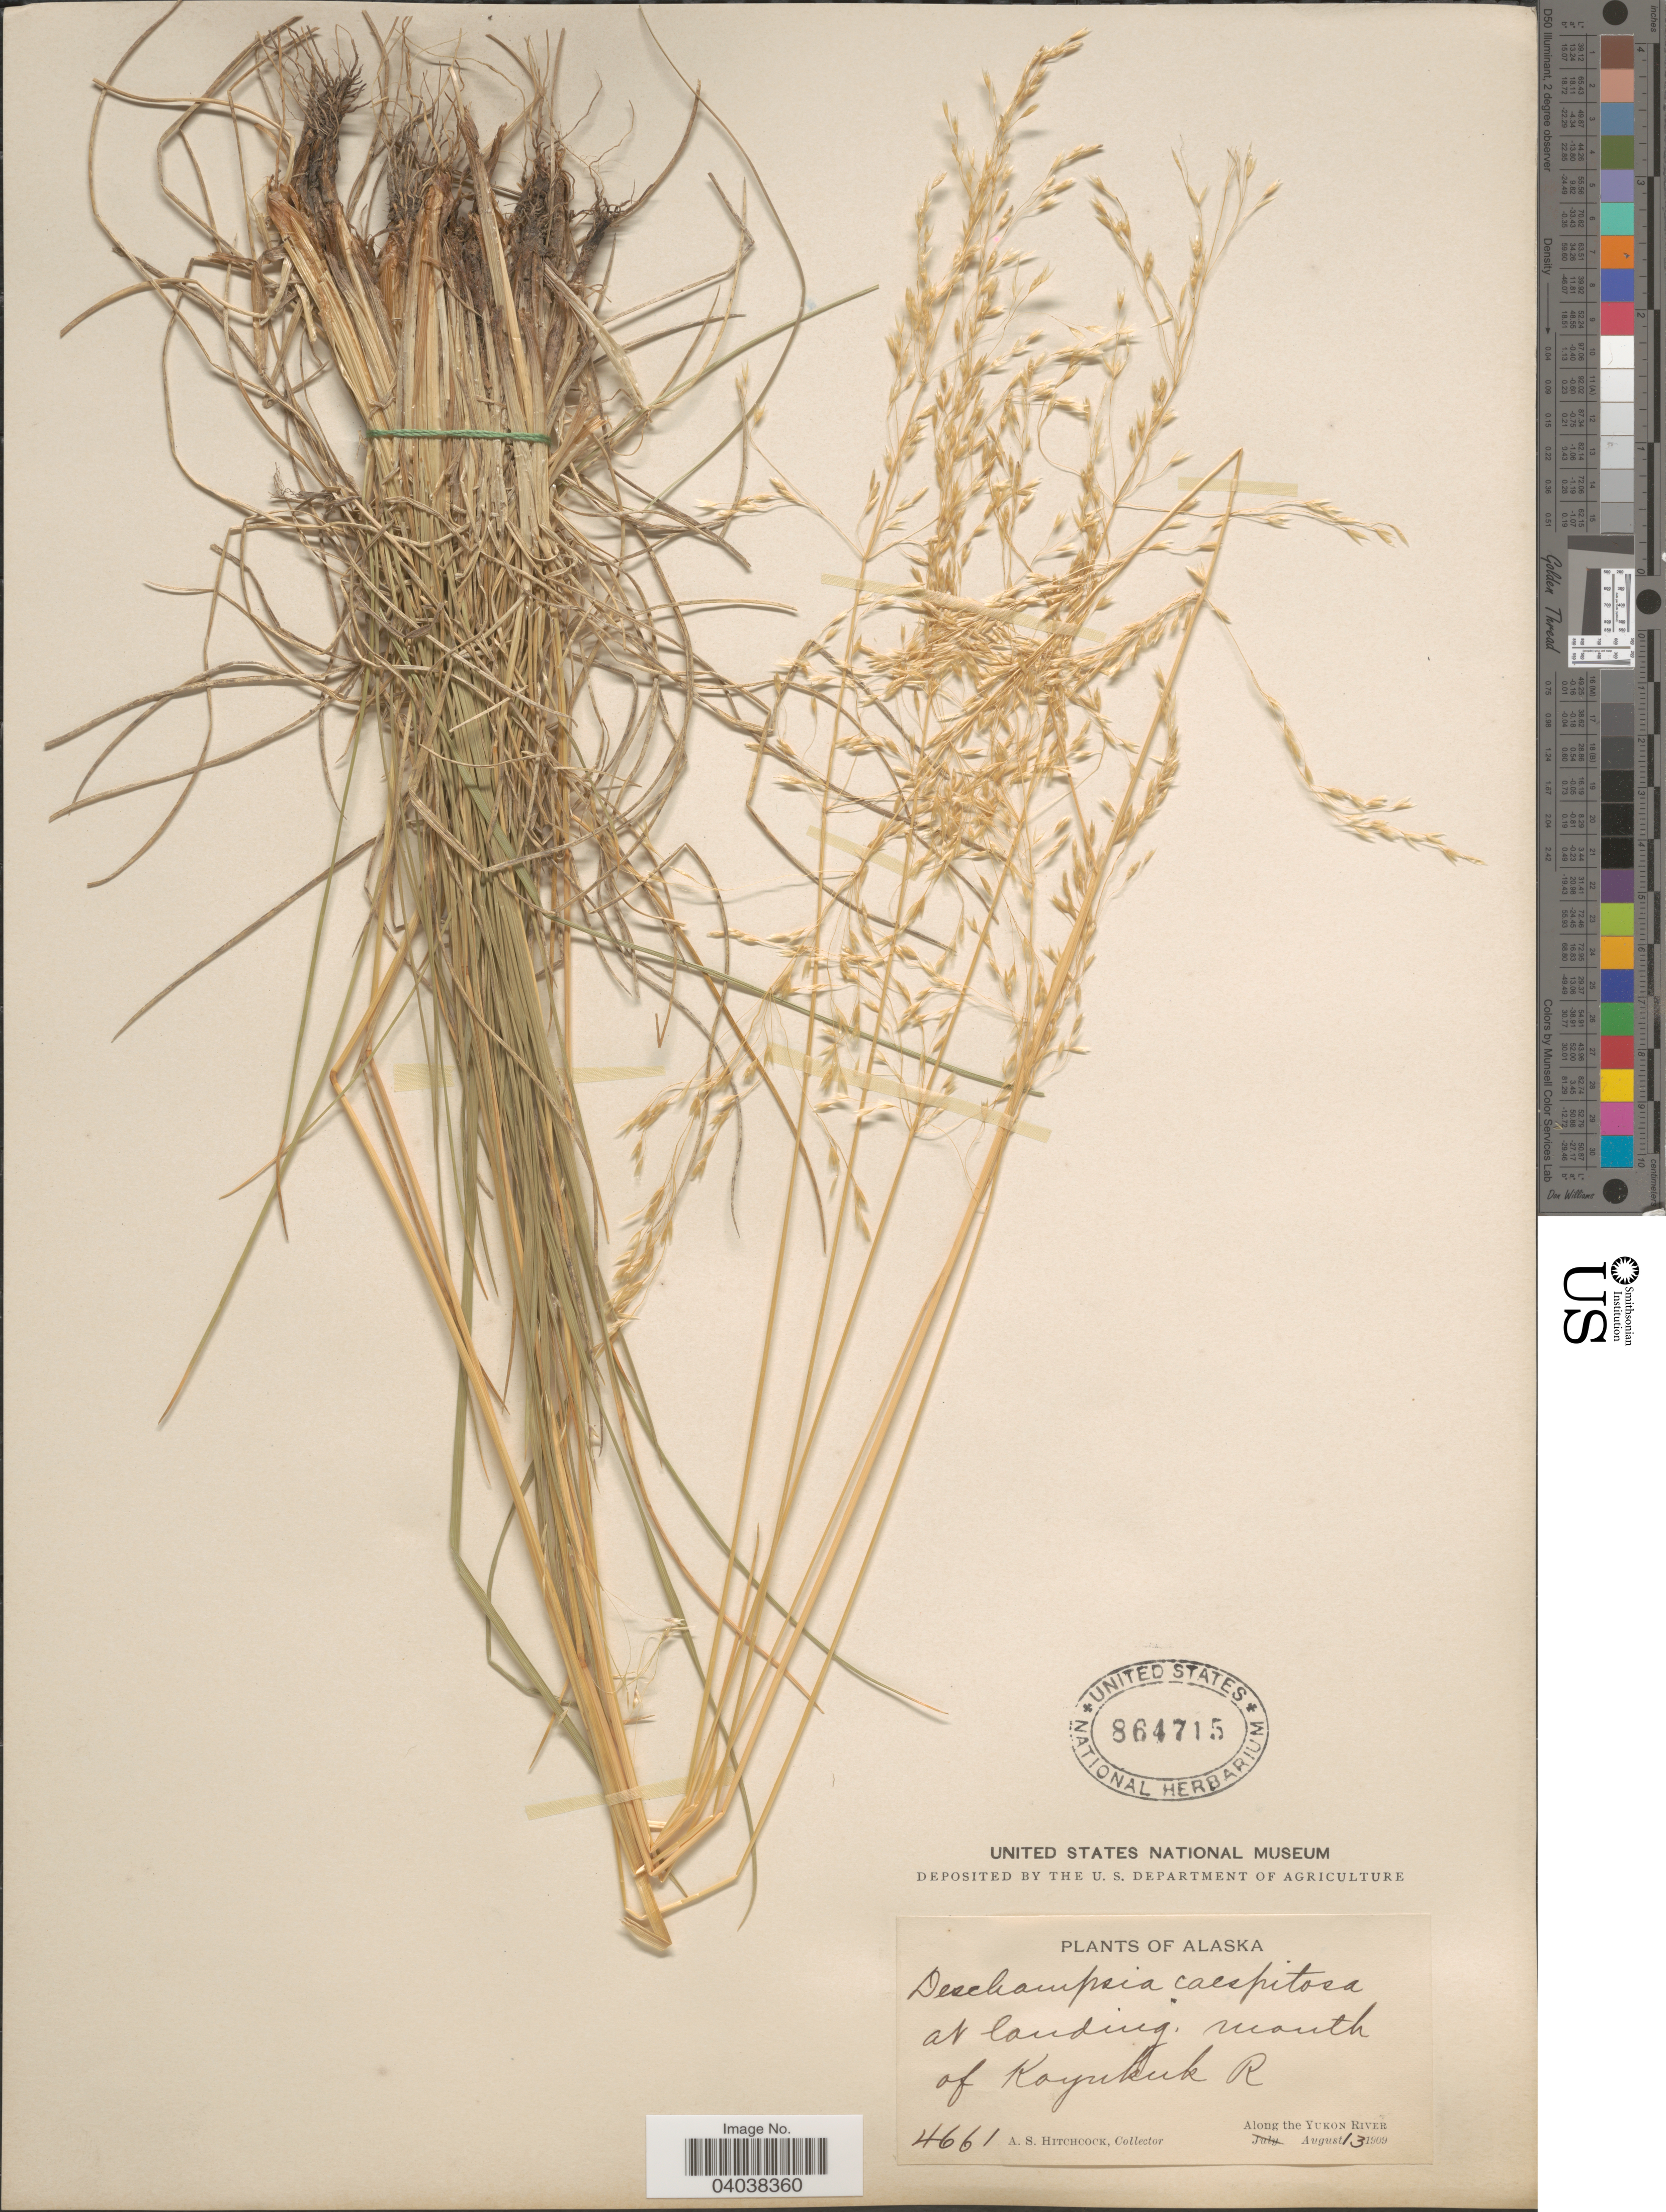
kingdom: Plantae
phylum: Tracheophyta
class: Liliopsida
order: Poales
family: Poaceae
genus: Deschampsia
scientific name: Deschampsia cespitosa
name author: (L.) P. Beauv.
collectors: A. S. Hitchcock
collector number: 4661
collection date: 1909-08-13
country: United States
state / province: Alaska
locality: At landing, mouth of Koyukuk R. Along the Yukon River.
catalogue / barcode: US 864715